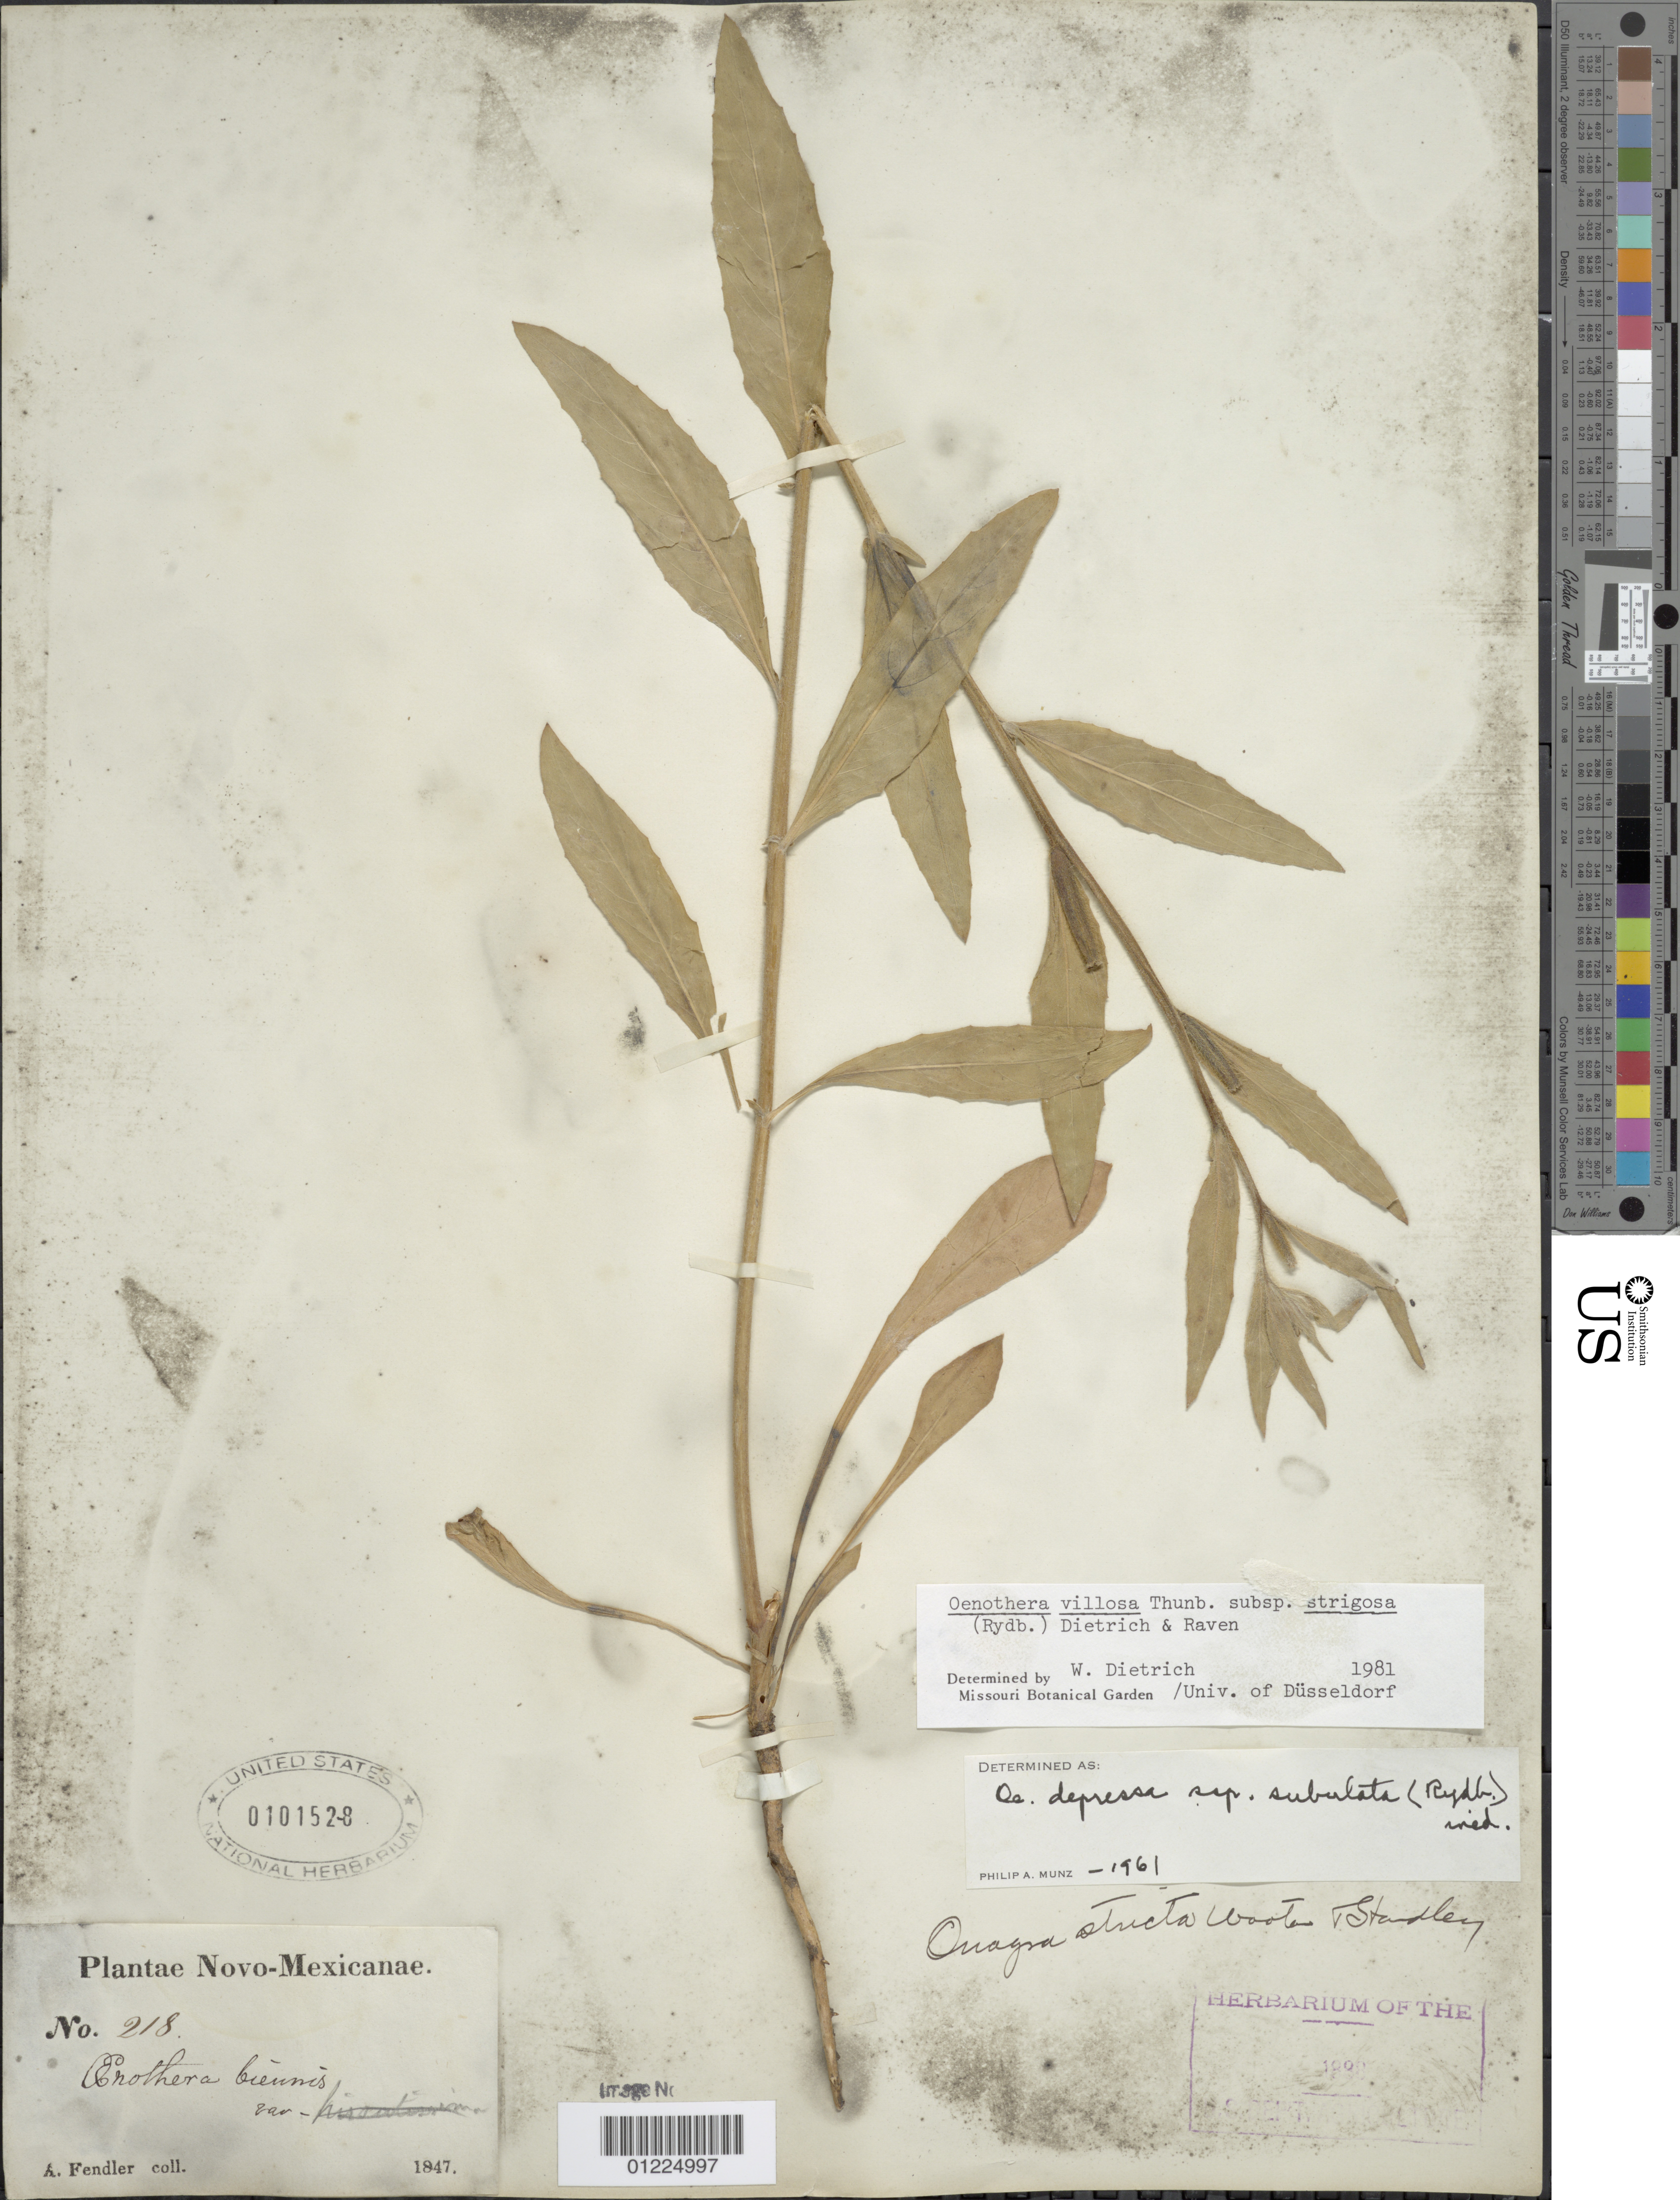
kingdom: Plantae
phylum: Tracheophyta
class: Magnoliopsida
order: Myrtales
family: Onagraceae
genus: Oenothera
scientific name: Oenothera villosa subsp. strigosa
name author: (Rydb.) W. Dietr. & P.H. Raven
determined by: Dietrich, W.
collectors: A. Fendler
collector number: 218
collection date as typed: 1847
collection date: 1847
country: United States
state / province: New Mexico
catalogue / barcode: US 101528